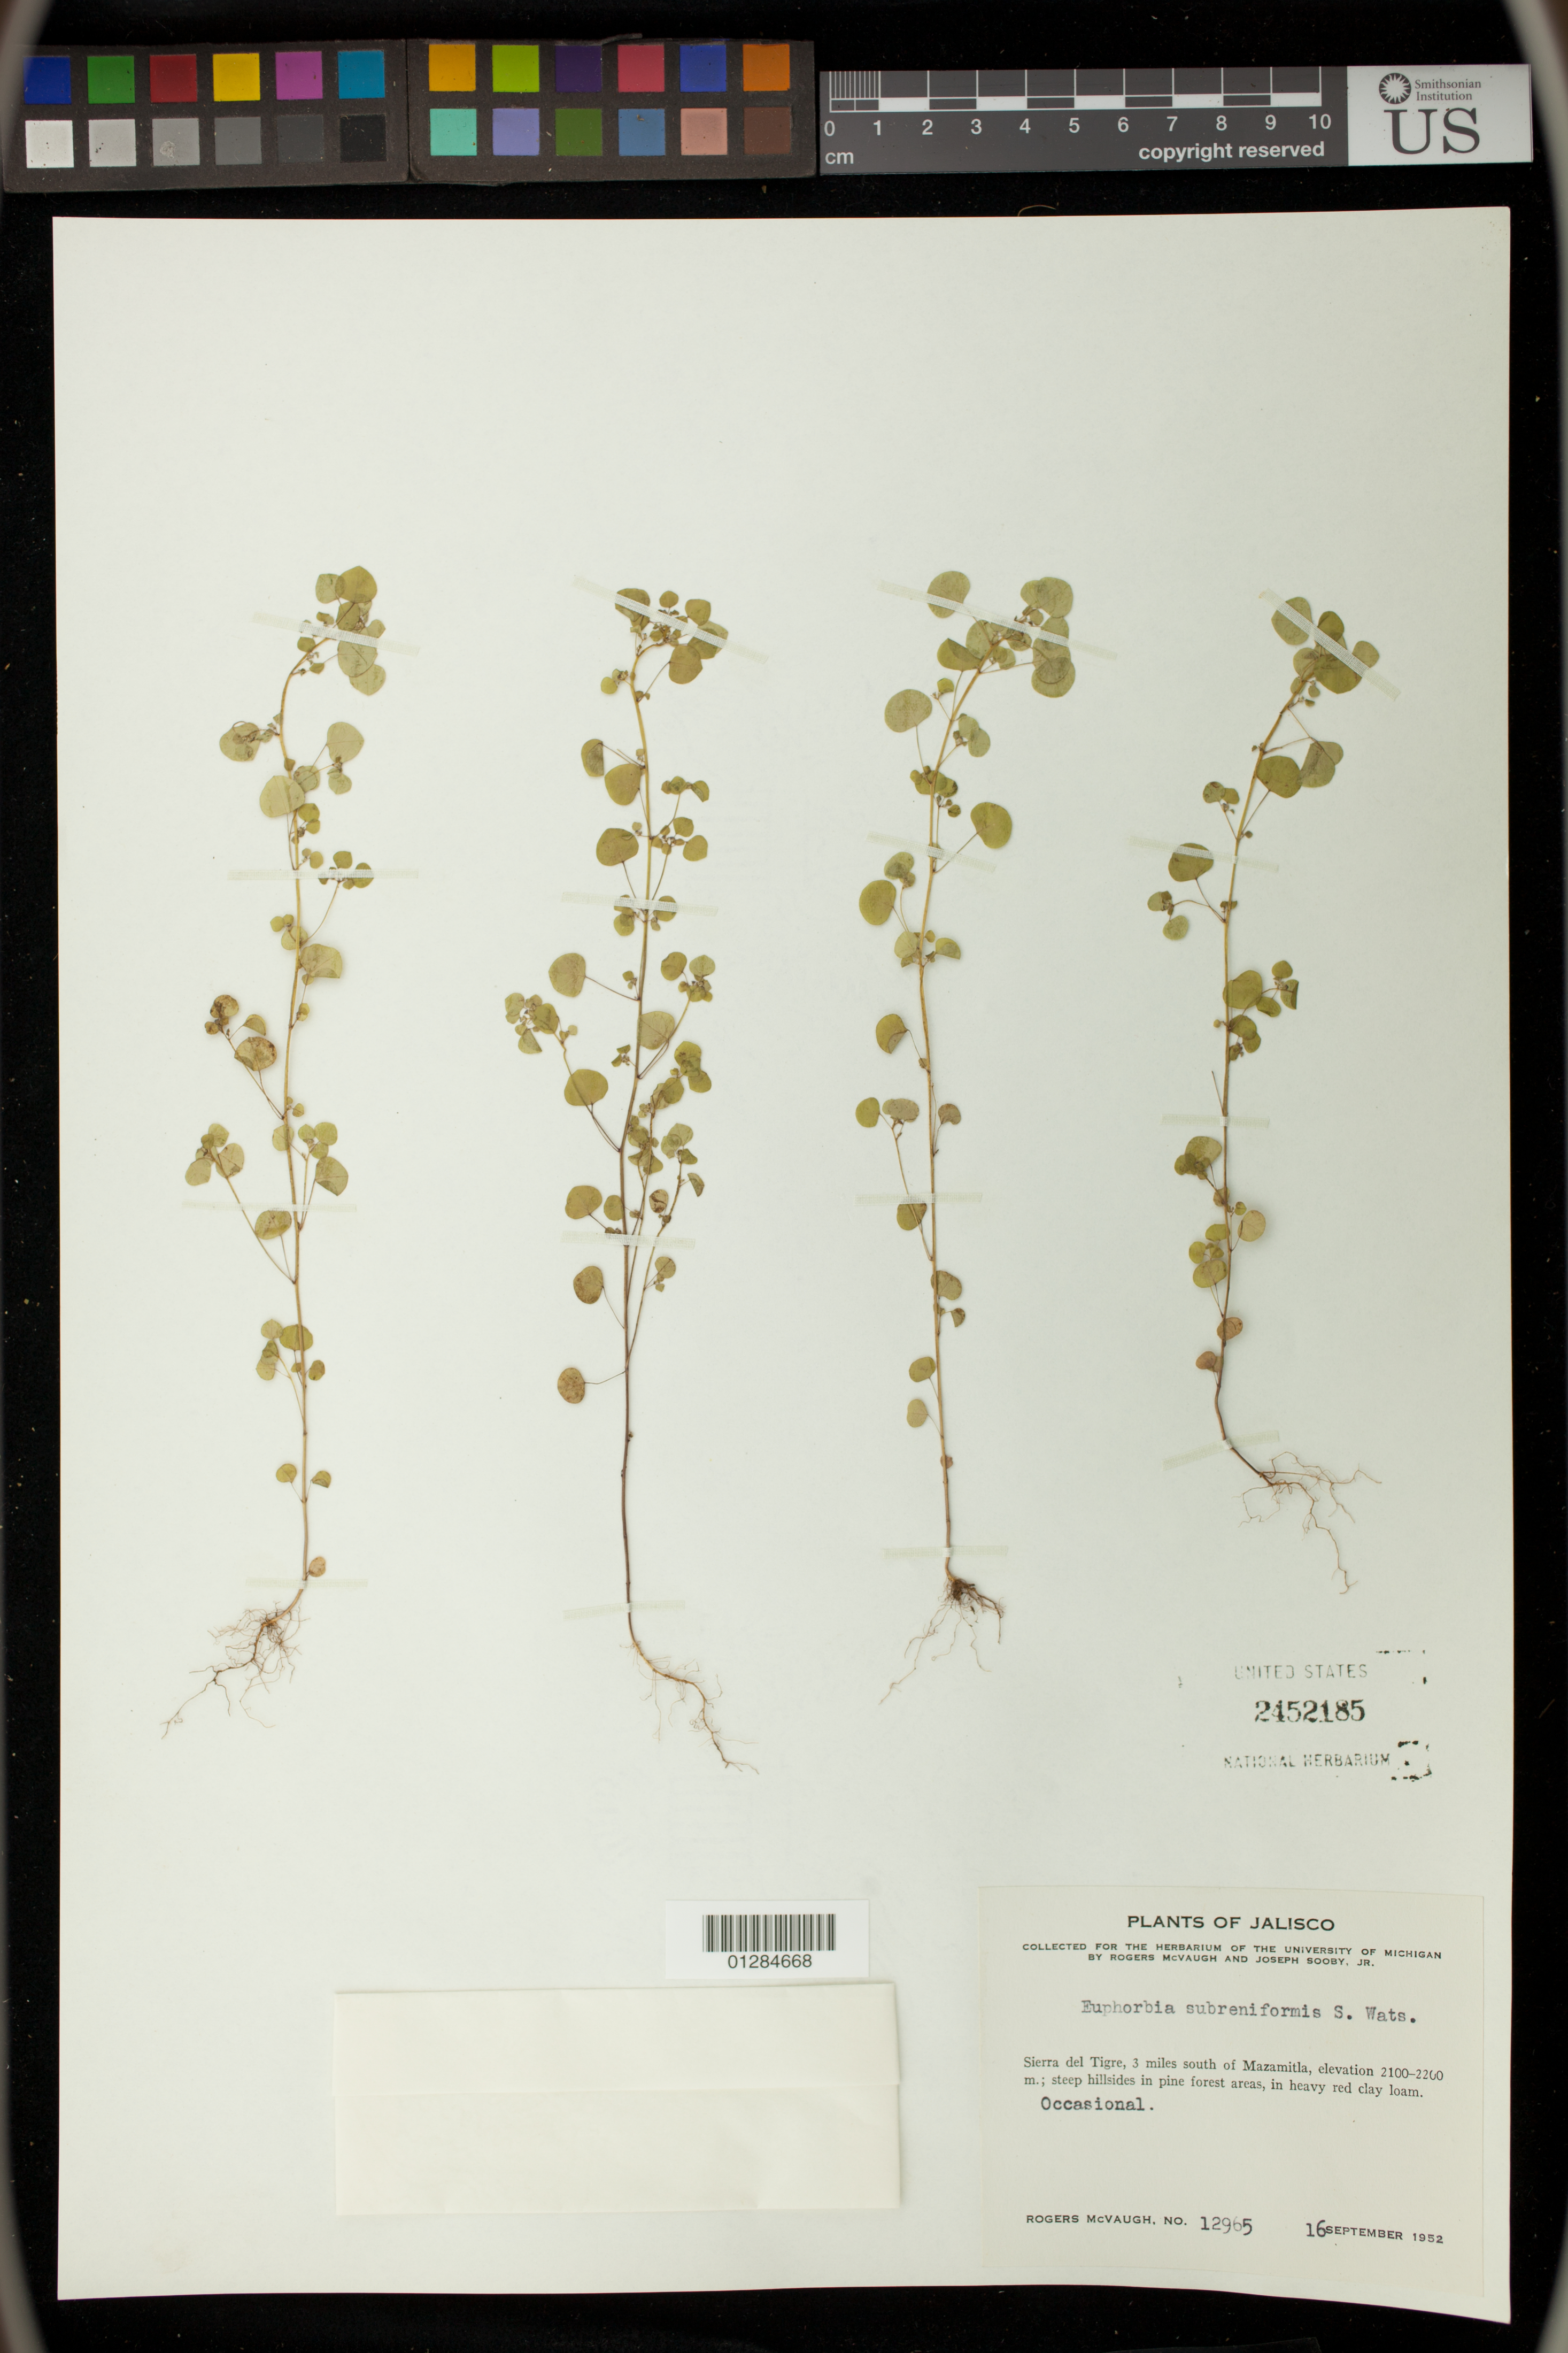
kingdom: Plantae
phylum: Tracheophyta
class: Magnoliopsida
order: Malpighiales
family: Euphorbiaceae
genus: Euphorbia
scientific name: Euphorbia fimbrilligera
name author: Mart.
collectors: R. McVuagh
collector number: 12965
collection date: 1952-09-16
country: Mexico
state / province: Jalisco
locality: Sierra del Tigre, 3 miles south of Mazamitla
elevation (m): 2100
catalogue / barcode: US 2452185